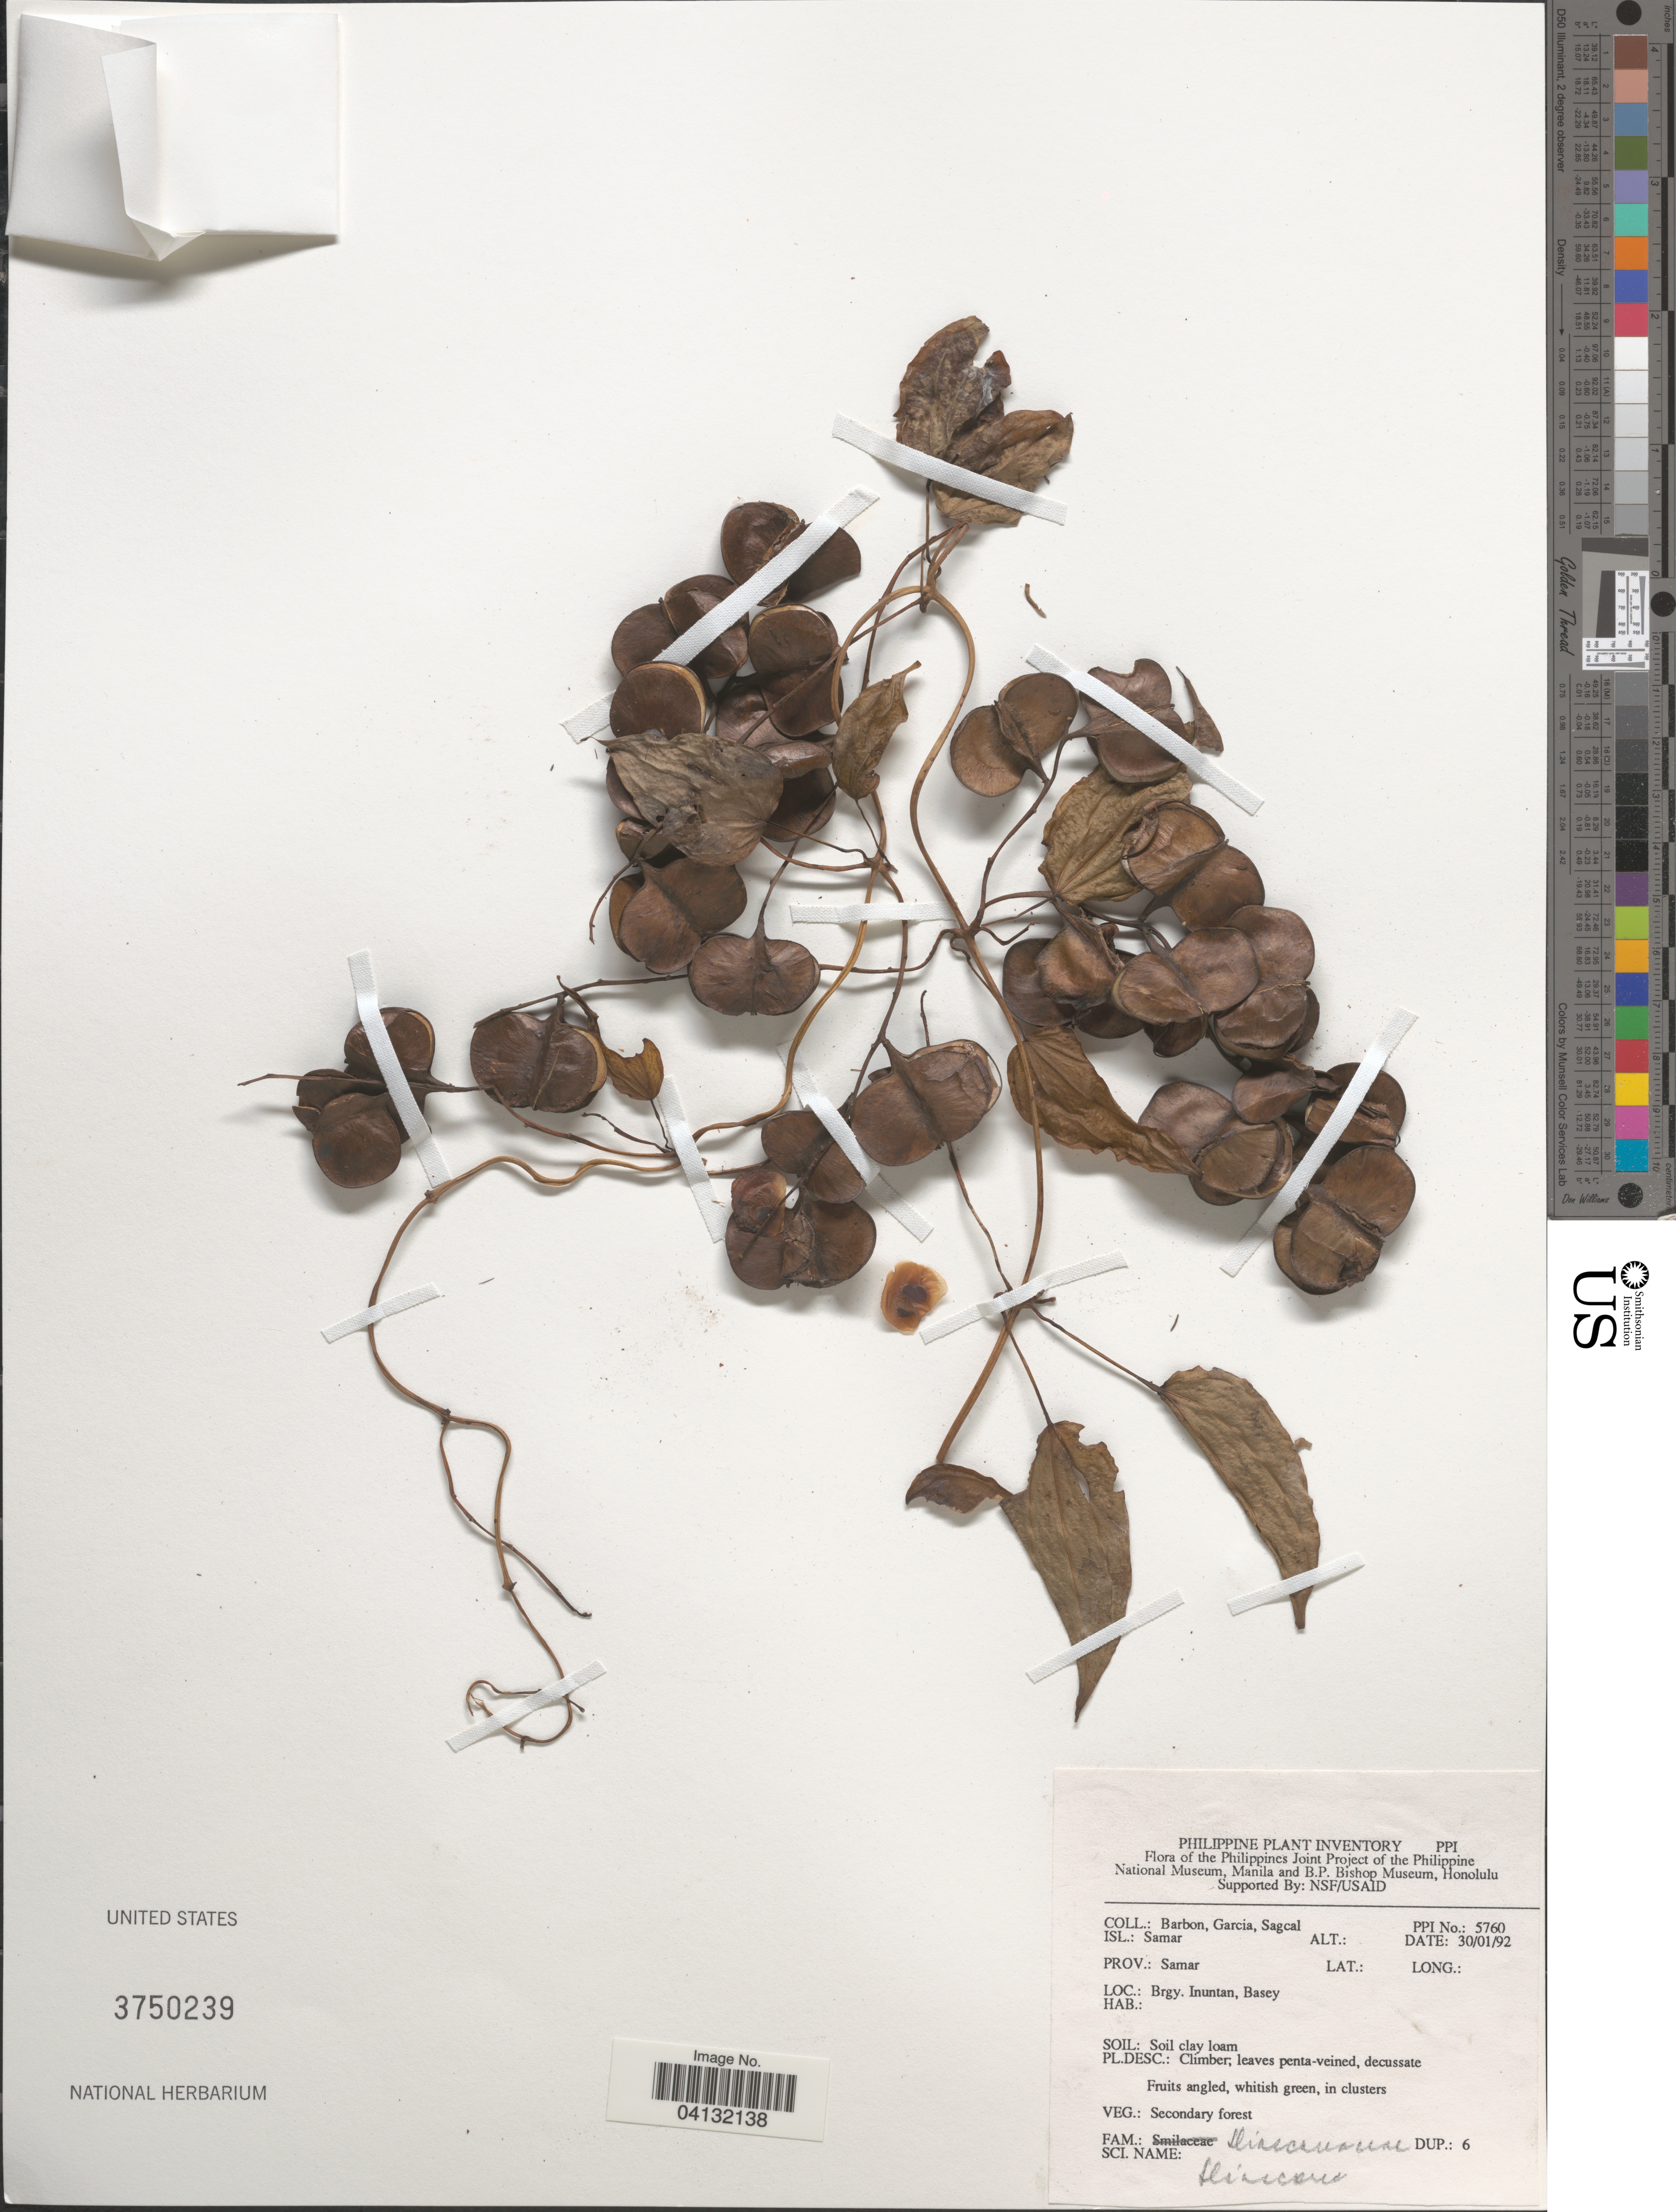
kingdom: Plantae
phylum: Tracheophyta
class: Liliopsida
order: Dioscoreales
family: Dioscoreaceae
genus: Dioscorea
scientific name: Dioscorea sp.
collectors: Barbon, H. Garcia & E. Sagcal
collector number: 5760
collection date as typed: Transcribed d/m/y: 30/1/92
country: Philippines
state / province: Eastern Visayas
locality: Isl.: Samar. Prov.: Samar. Brgy. Inuntan, Basey.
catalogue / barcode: US 3750239